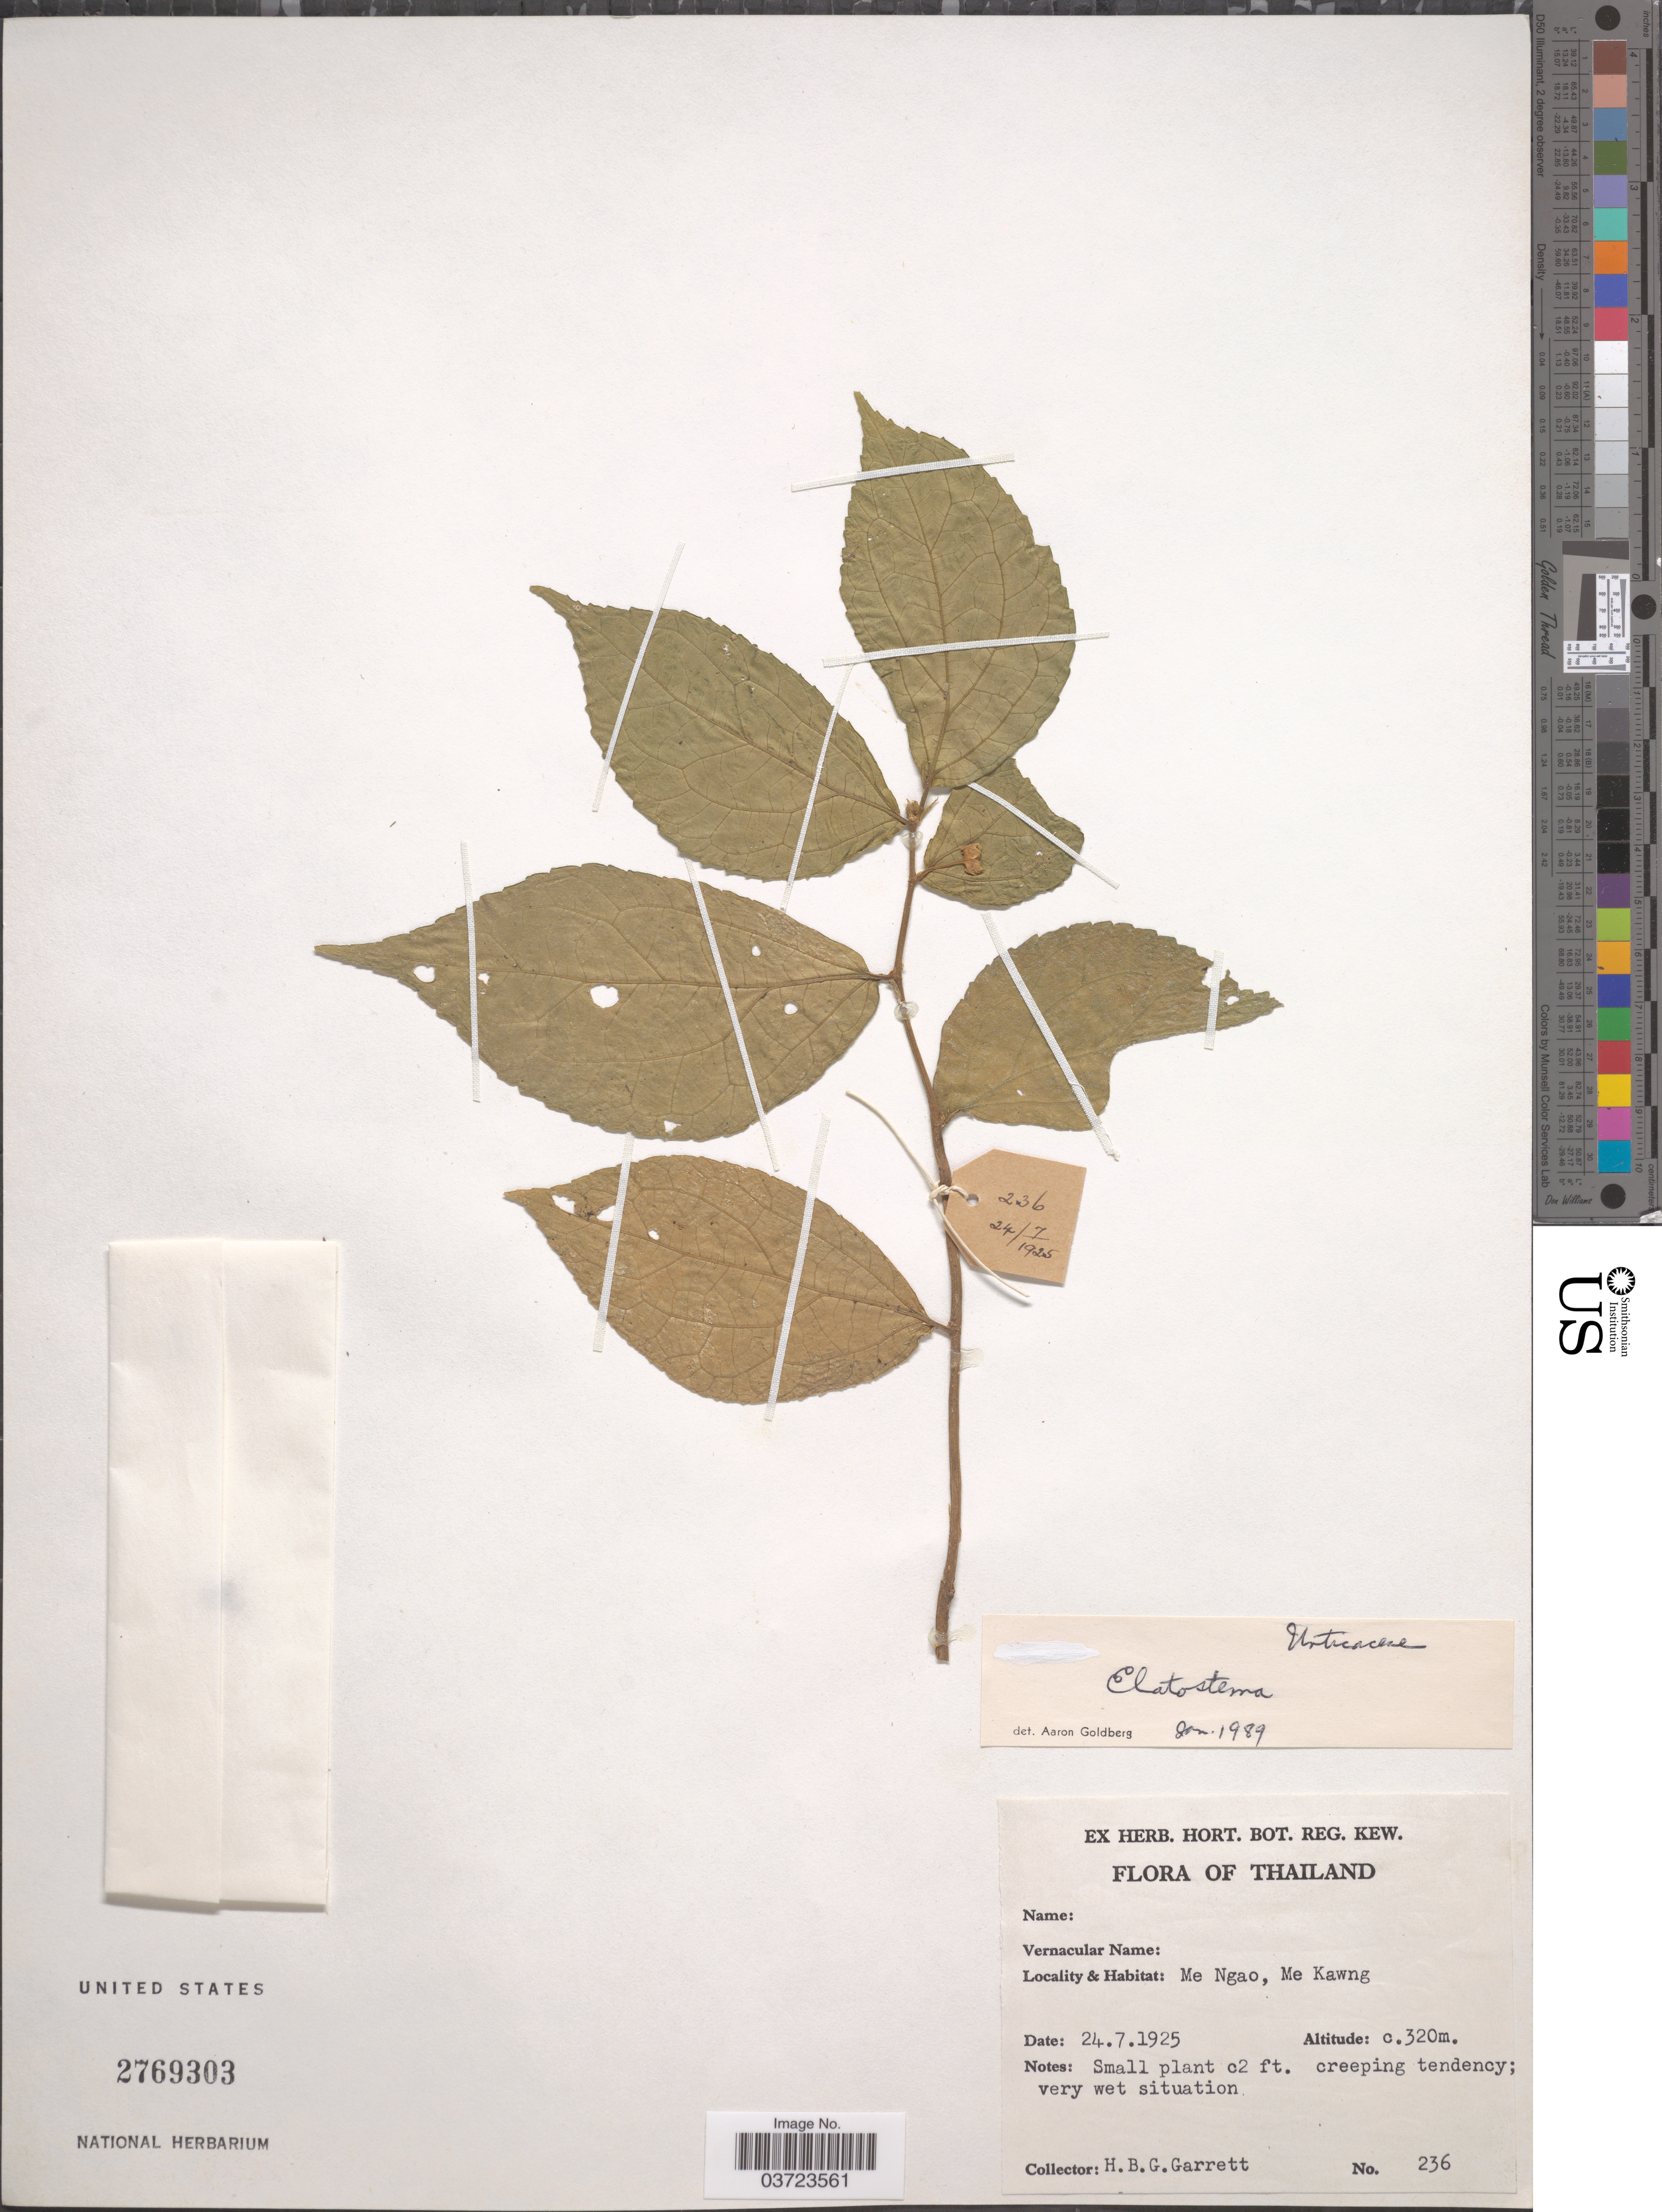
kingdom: Plantae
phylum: Tracheophyta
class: Magnoliopsida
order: Rosales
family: Urticaceae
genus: Elatostema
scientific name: Elatostema sp.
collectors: H. Garrett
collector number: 236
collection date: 1925-07-24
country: Thailand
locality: Me Ngao, Me Kawng.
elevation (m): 320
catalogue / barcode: US 2769303